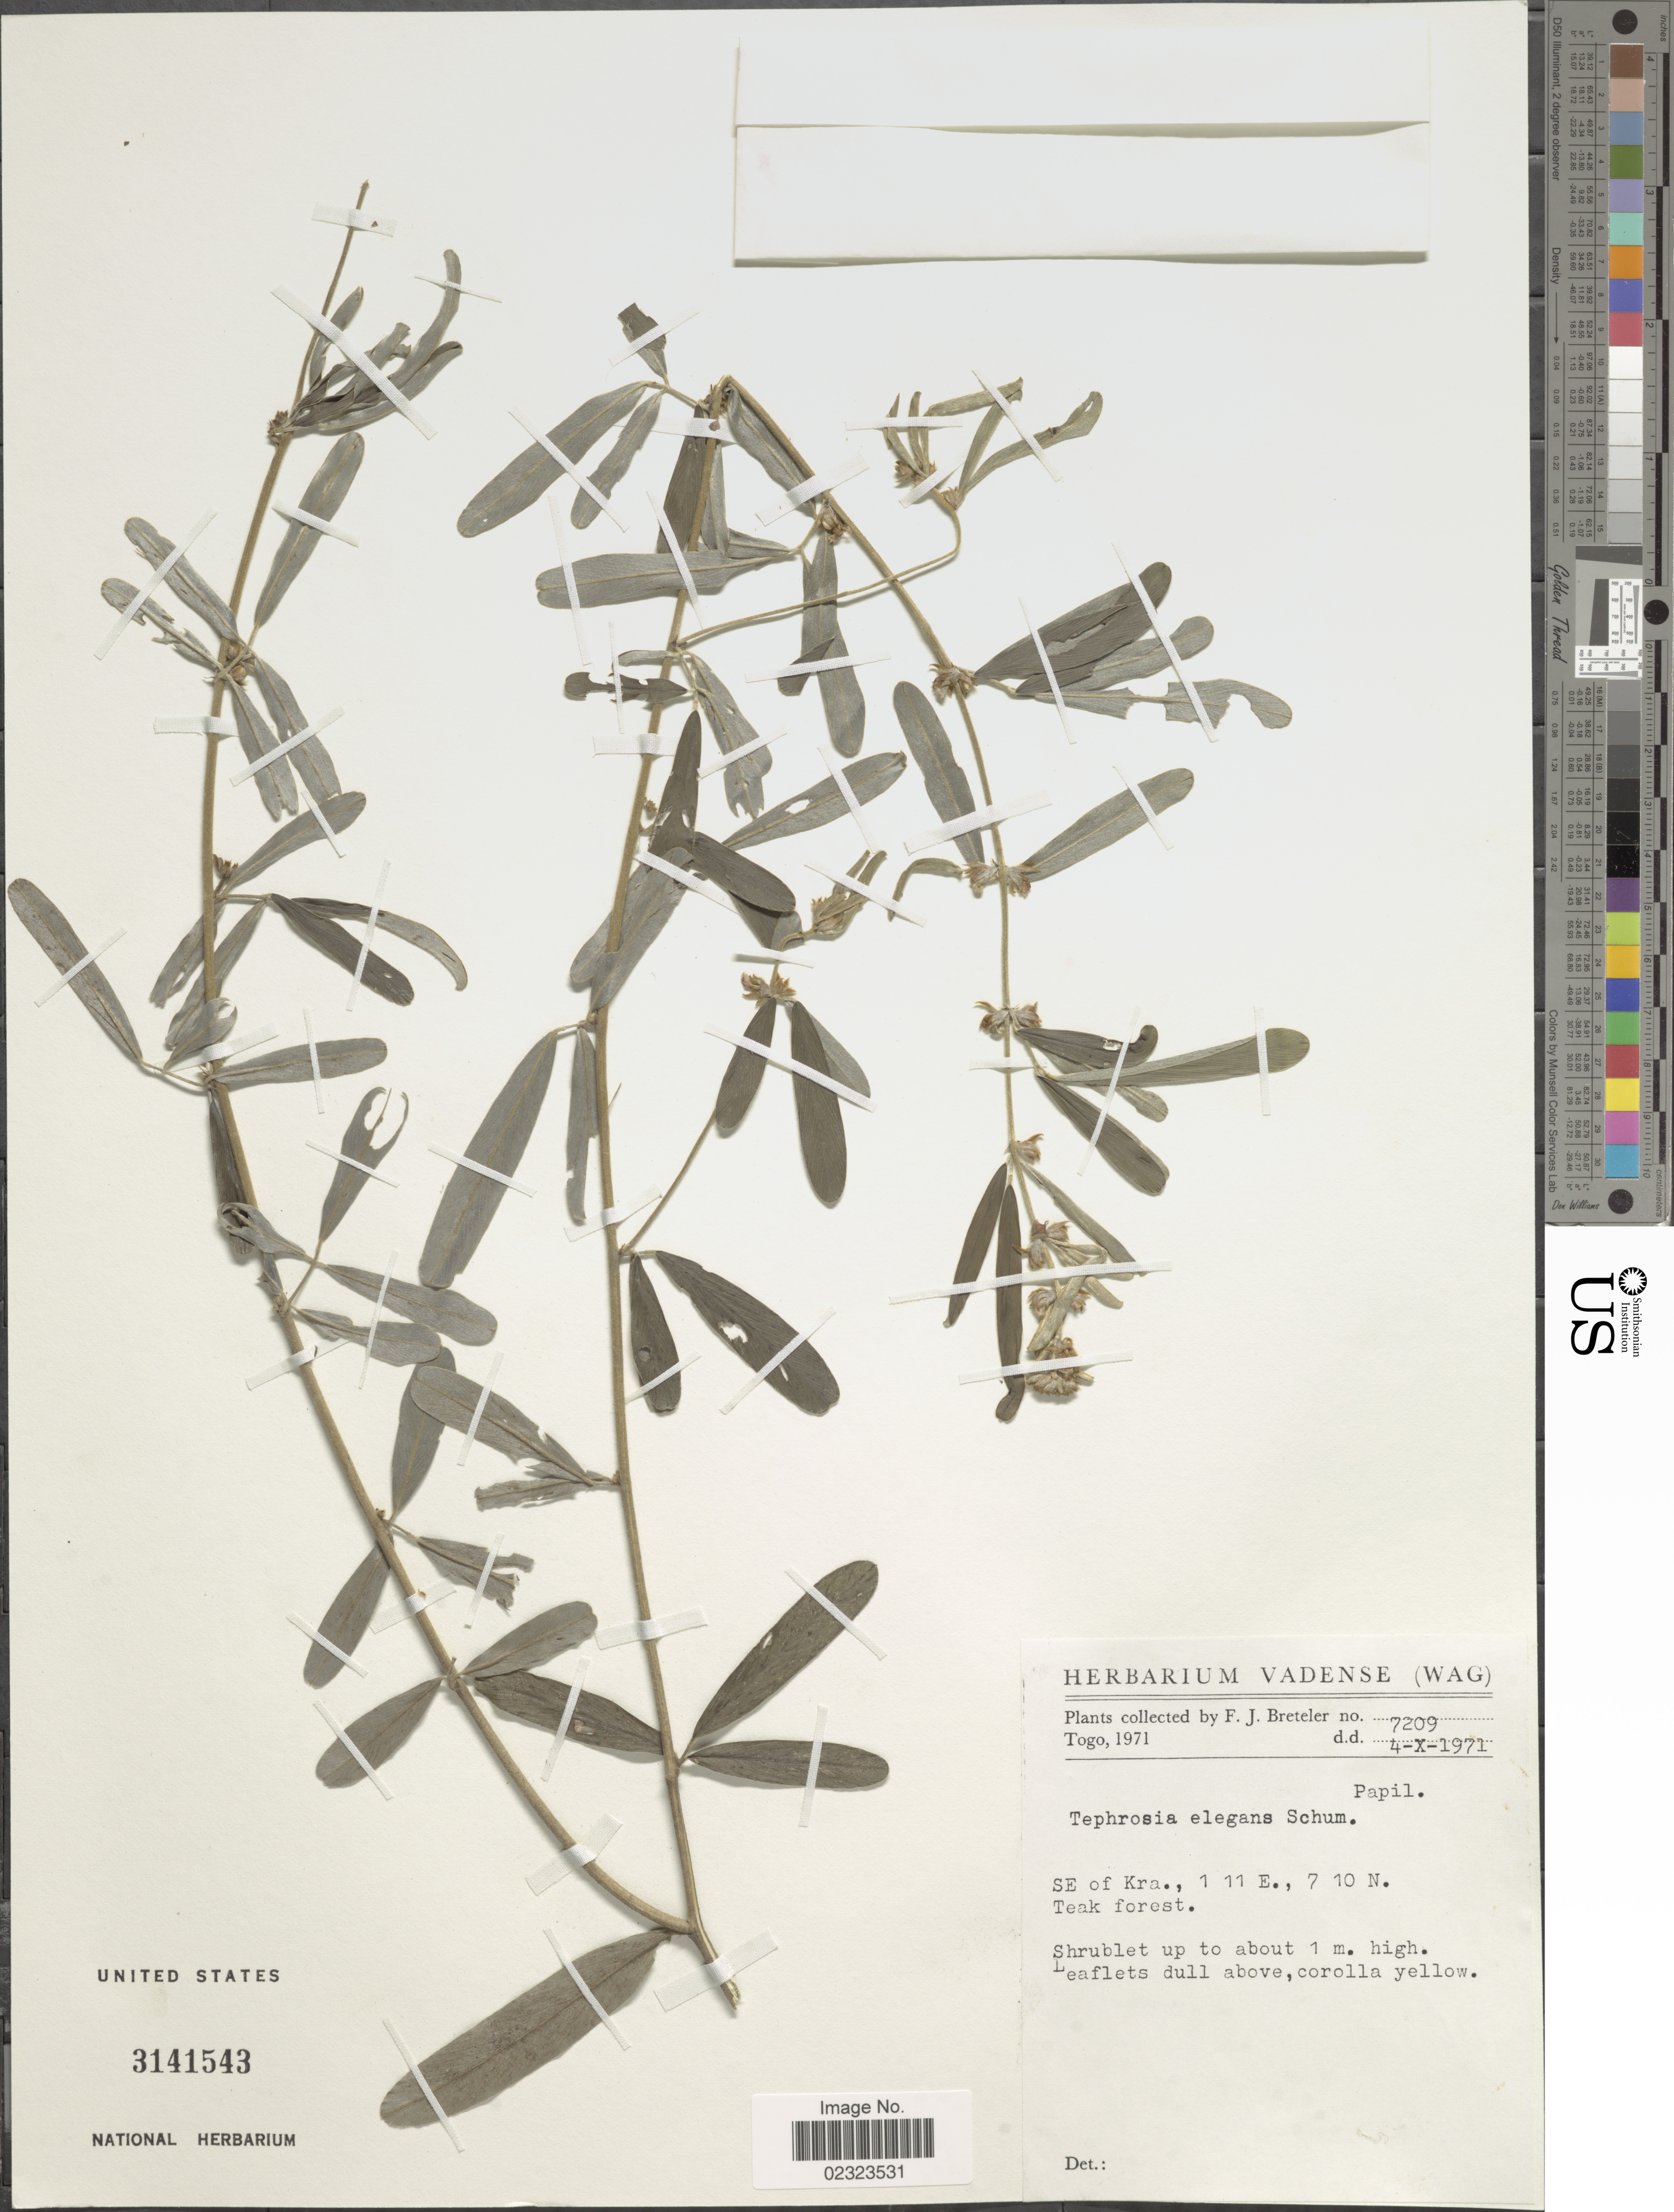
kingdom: Plantae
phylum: Tracheophyta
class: Magnoliopsida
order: Fabales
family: Fabaceae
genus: Tephrosia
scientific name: Tephrosia elegans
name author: Schumach.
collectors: F. J. Breteler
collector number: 7209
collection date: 1971-10-04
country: Togo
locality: SE of Kra., Teak forest.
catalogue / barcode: US 3141543